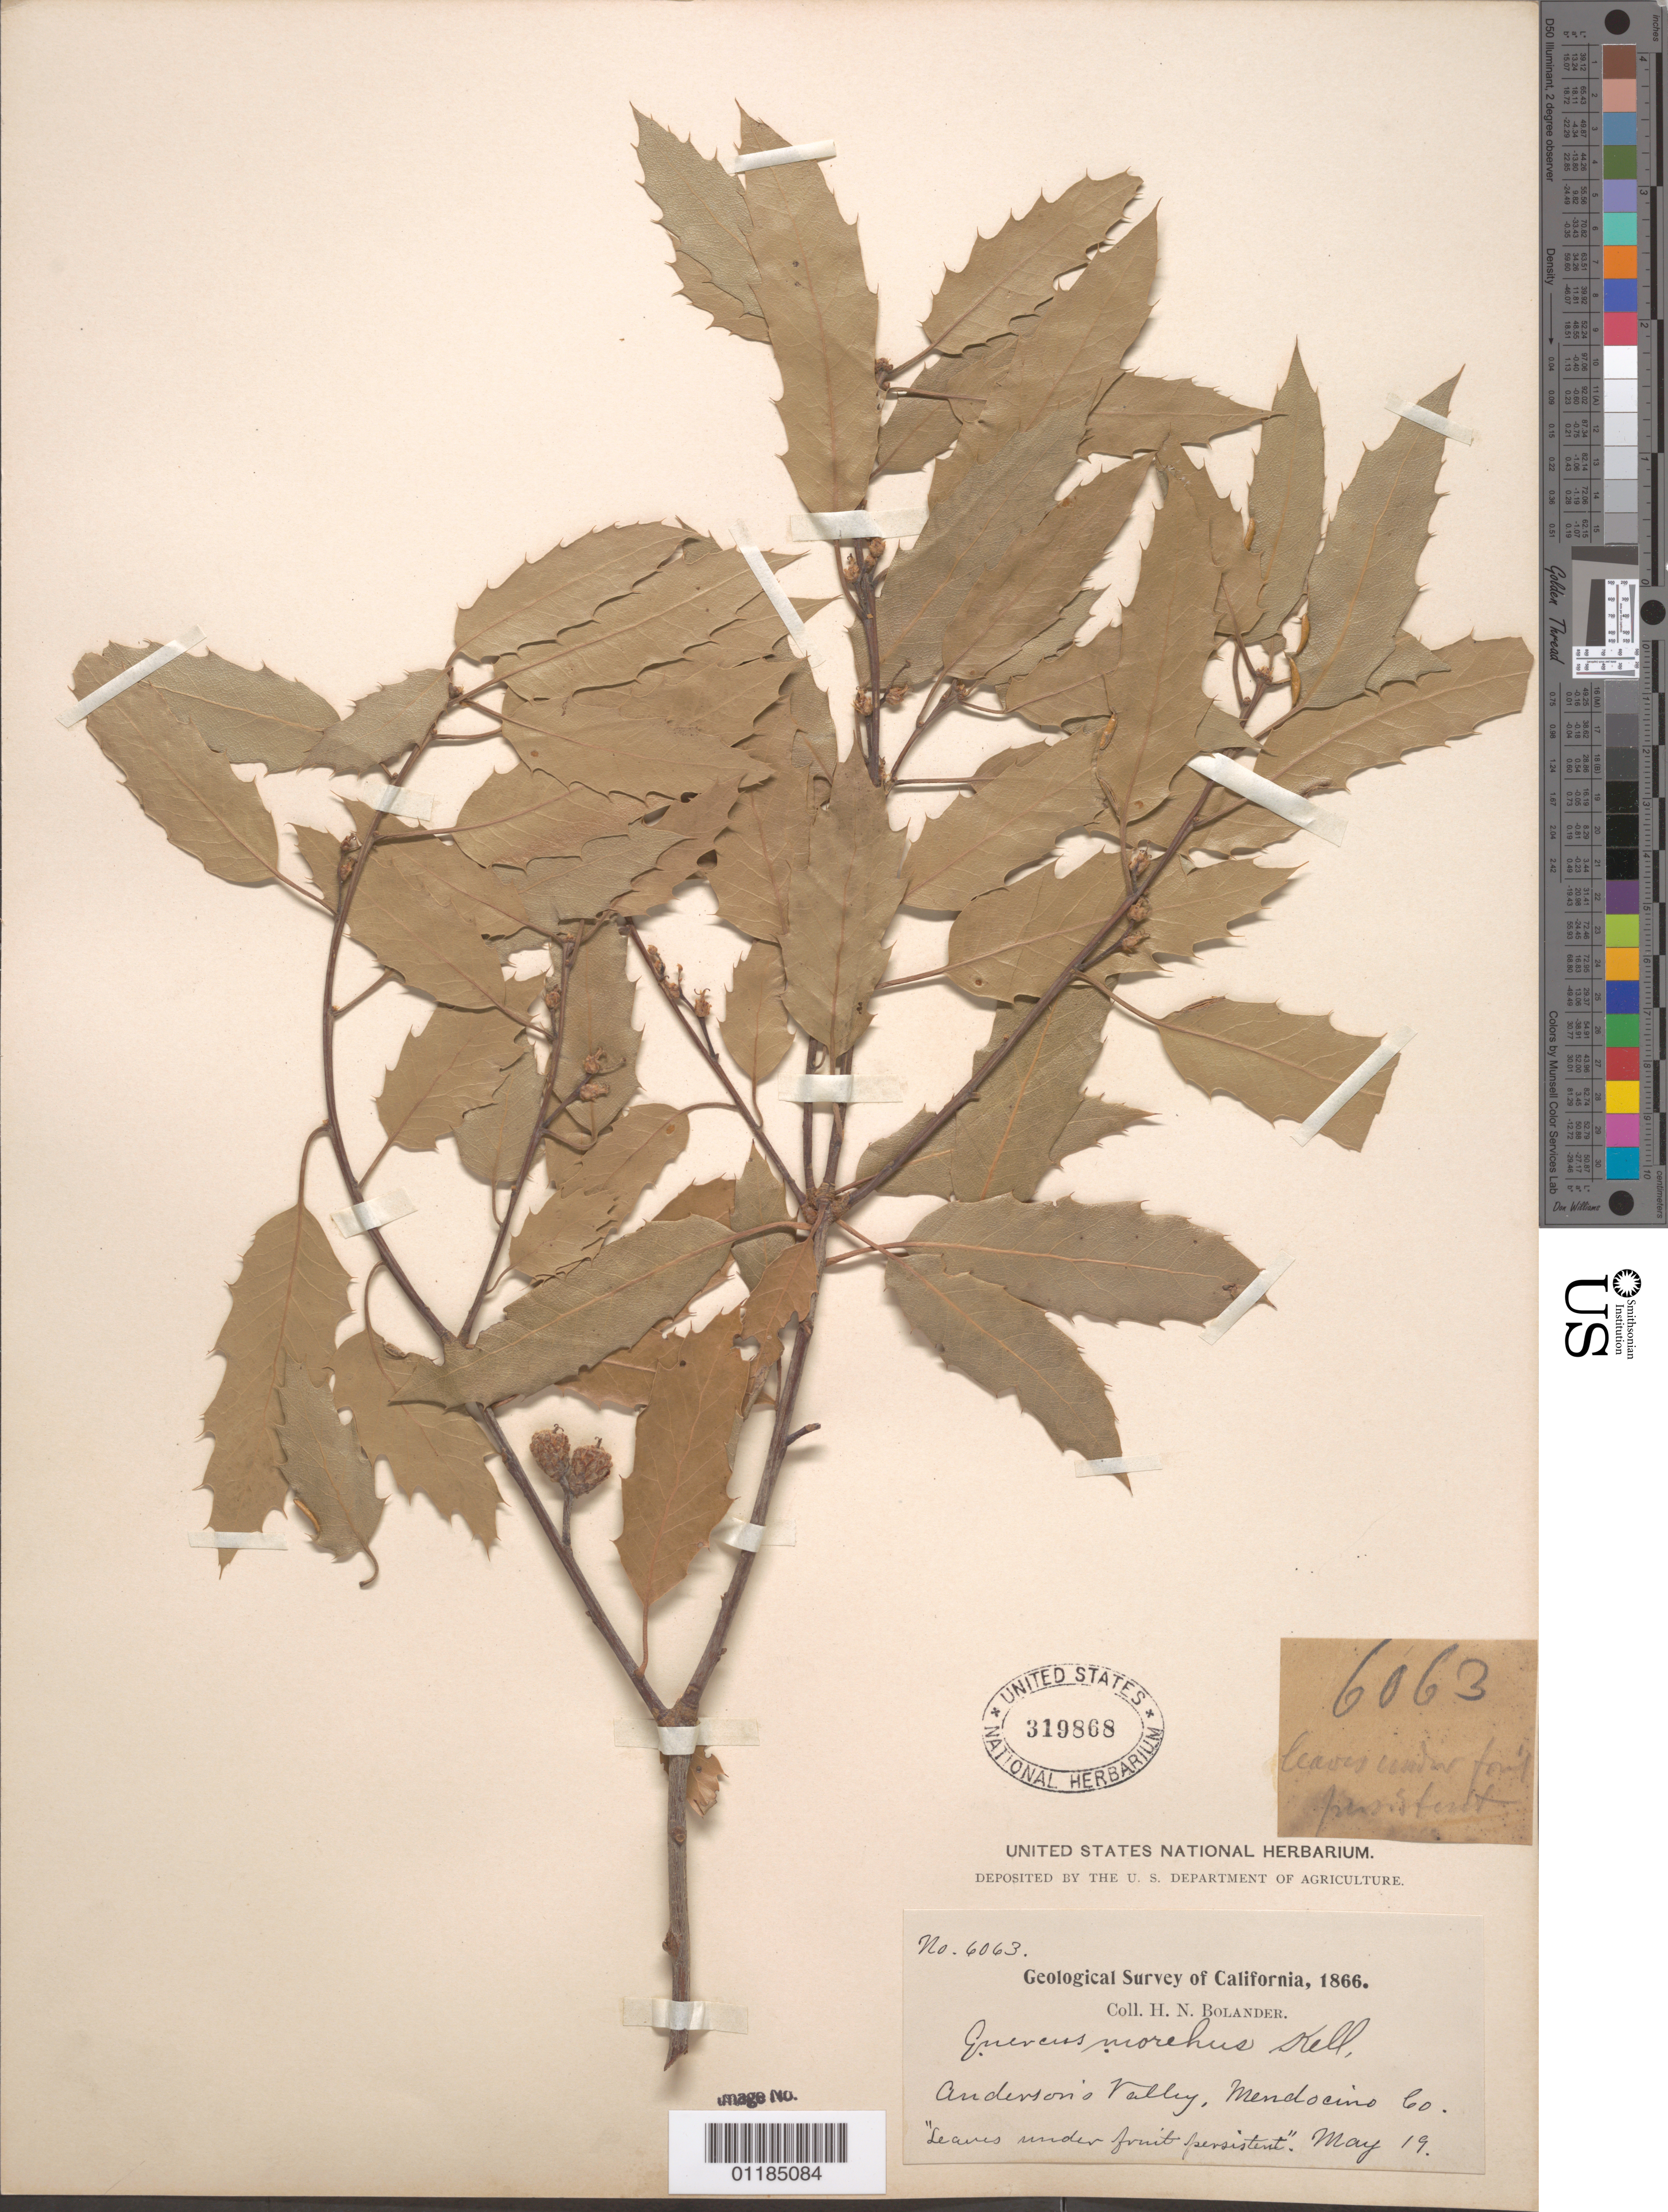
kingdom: Plantae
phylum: Tracheophyta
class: Magnoliopsida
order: Fagales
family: Fagaceae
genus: Quercus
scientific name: Quercus x moreha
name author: Kellogg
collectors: H. Bolander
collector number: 6063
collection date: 1866-05-19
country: United States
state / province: California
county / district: Mendocino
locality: Anderson's Valley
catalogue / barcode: US 319868